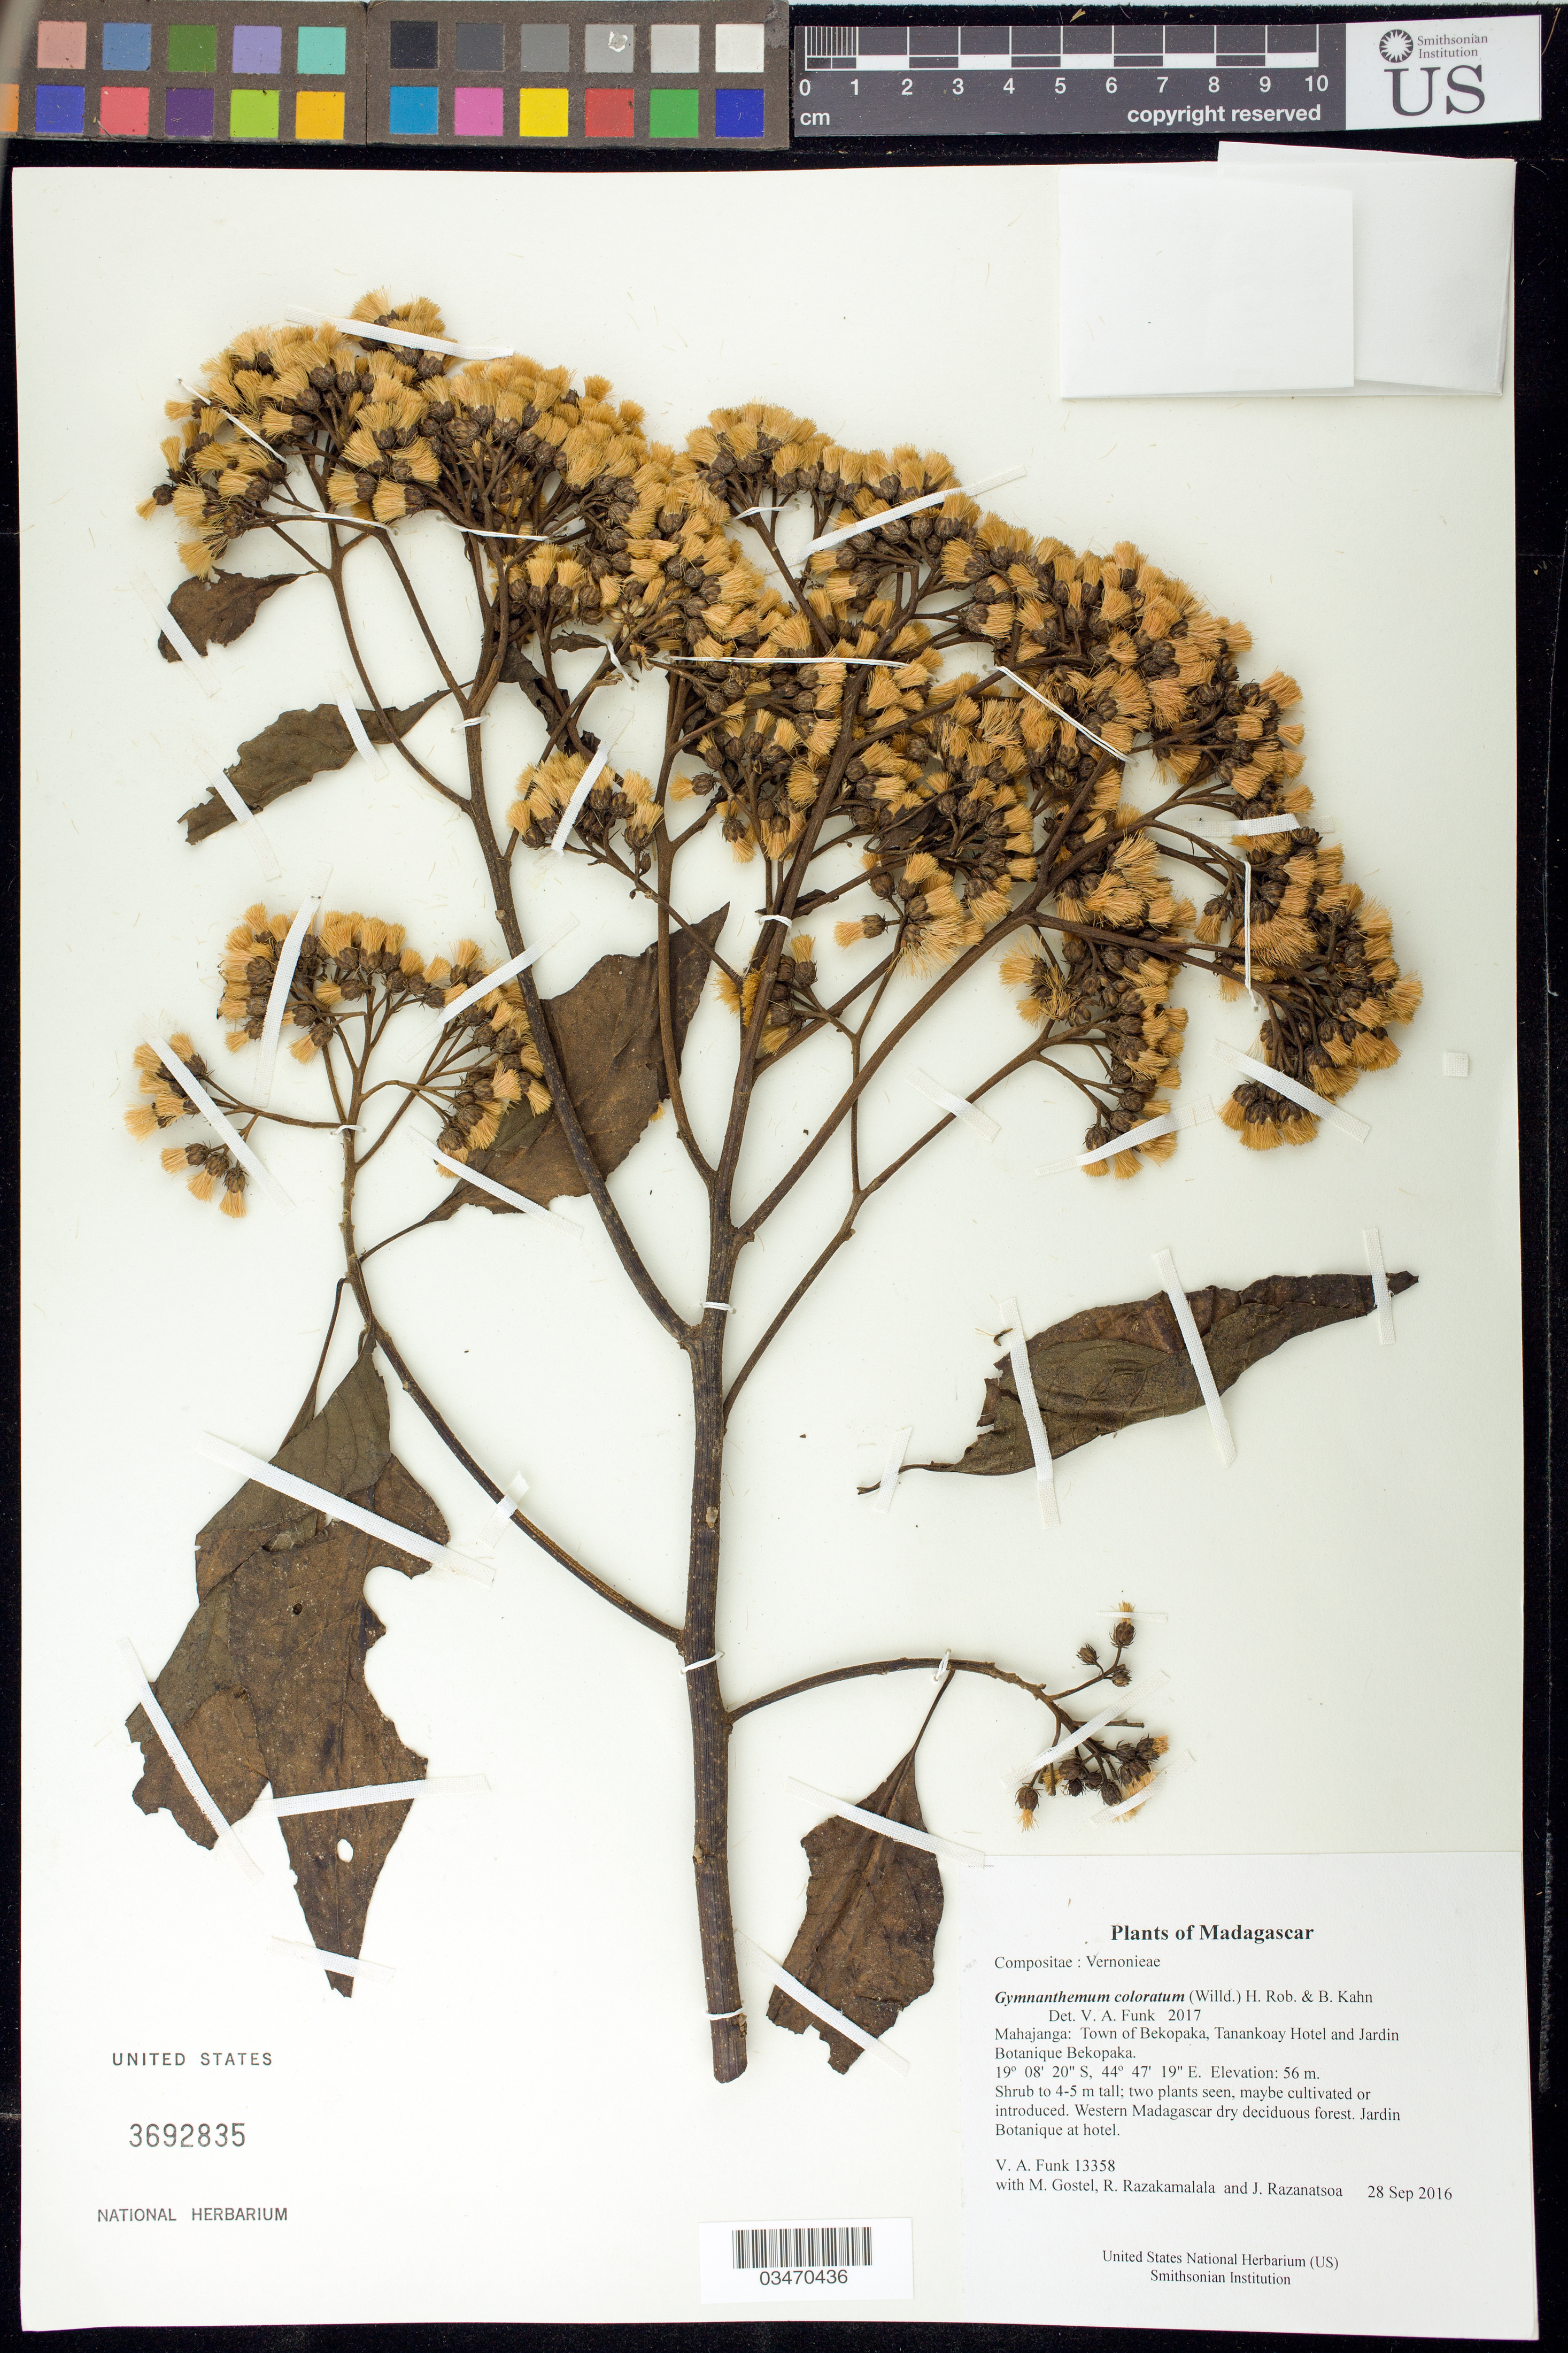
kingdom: Plantae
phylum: Tracheophyta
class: Magnoliopsida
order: Asterales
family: Asteraceae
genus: Gymnanthemum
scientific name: Gymnanthemum coloratum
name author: (Willd.) H. Rob. & B. Kahn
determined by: Funk, Vicki A., (BOT), Smithsonian Institution - National Museum of Natural History (UNITED STATES)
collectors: M. R. Gostel, R. Razakamalala & J. Razanatsoa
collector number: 13358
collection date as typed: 28 Sep 2016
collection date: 2016-09-28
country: Madagascar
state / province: Melaky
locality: Town of Bekopaka, Tanankoay Hotel and Jardin Botanique Bekopaka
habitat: Western Madagascar dry deciduous forest. Jardin Botanique at hotel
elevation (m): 56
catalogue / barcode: US 3692835